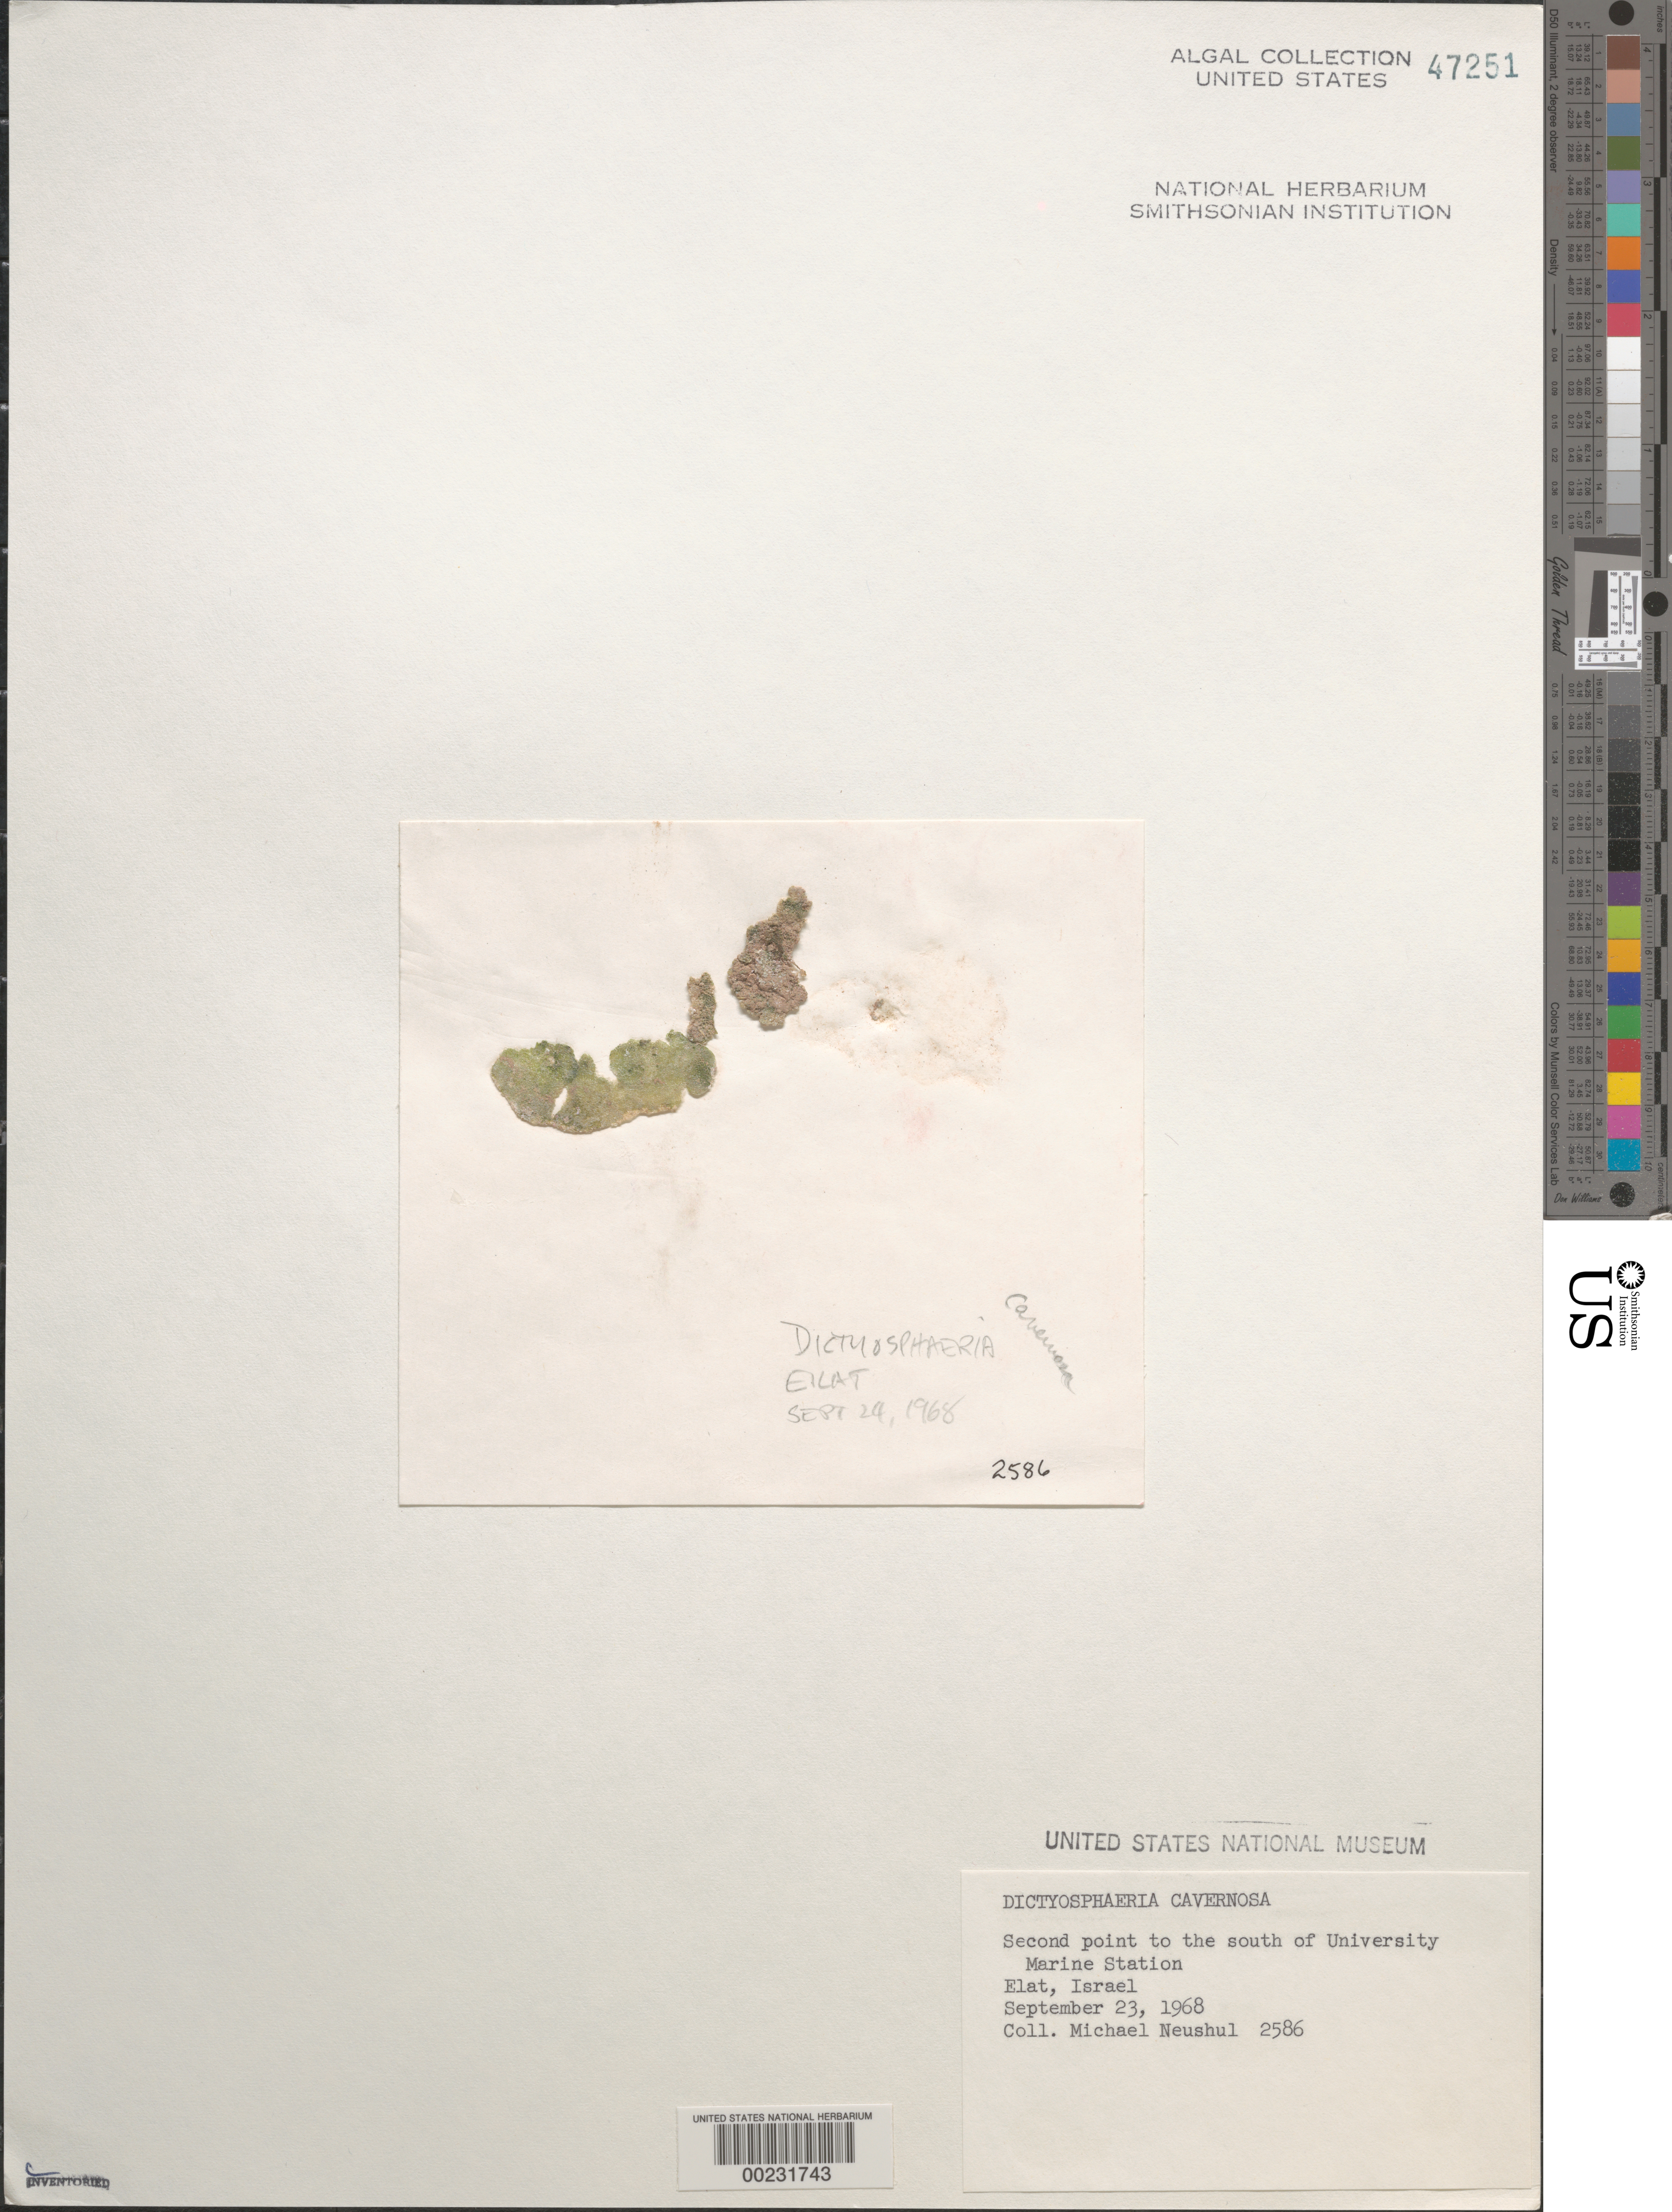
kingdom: Plantae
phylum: Chlorophyta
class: Ulvophyceae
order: Siphonocladales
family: Siphonocladaceae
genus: Dictyosphaeria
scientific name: Dictyosphaeria cavernosa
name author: (Forssk.) Børgesen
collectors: M. Neushul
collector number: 2586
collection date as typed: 23 Sep 1968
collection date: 1968-09-23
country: Israel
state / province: Southern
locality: Elat, south of University marine station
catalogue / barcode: US 47251